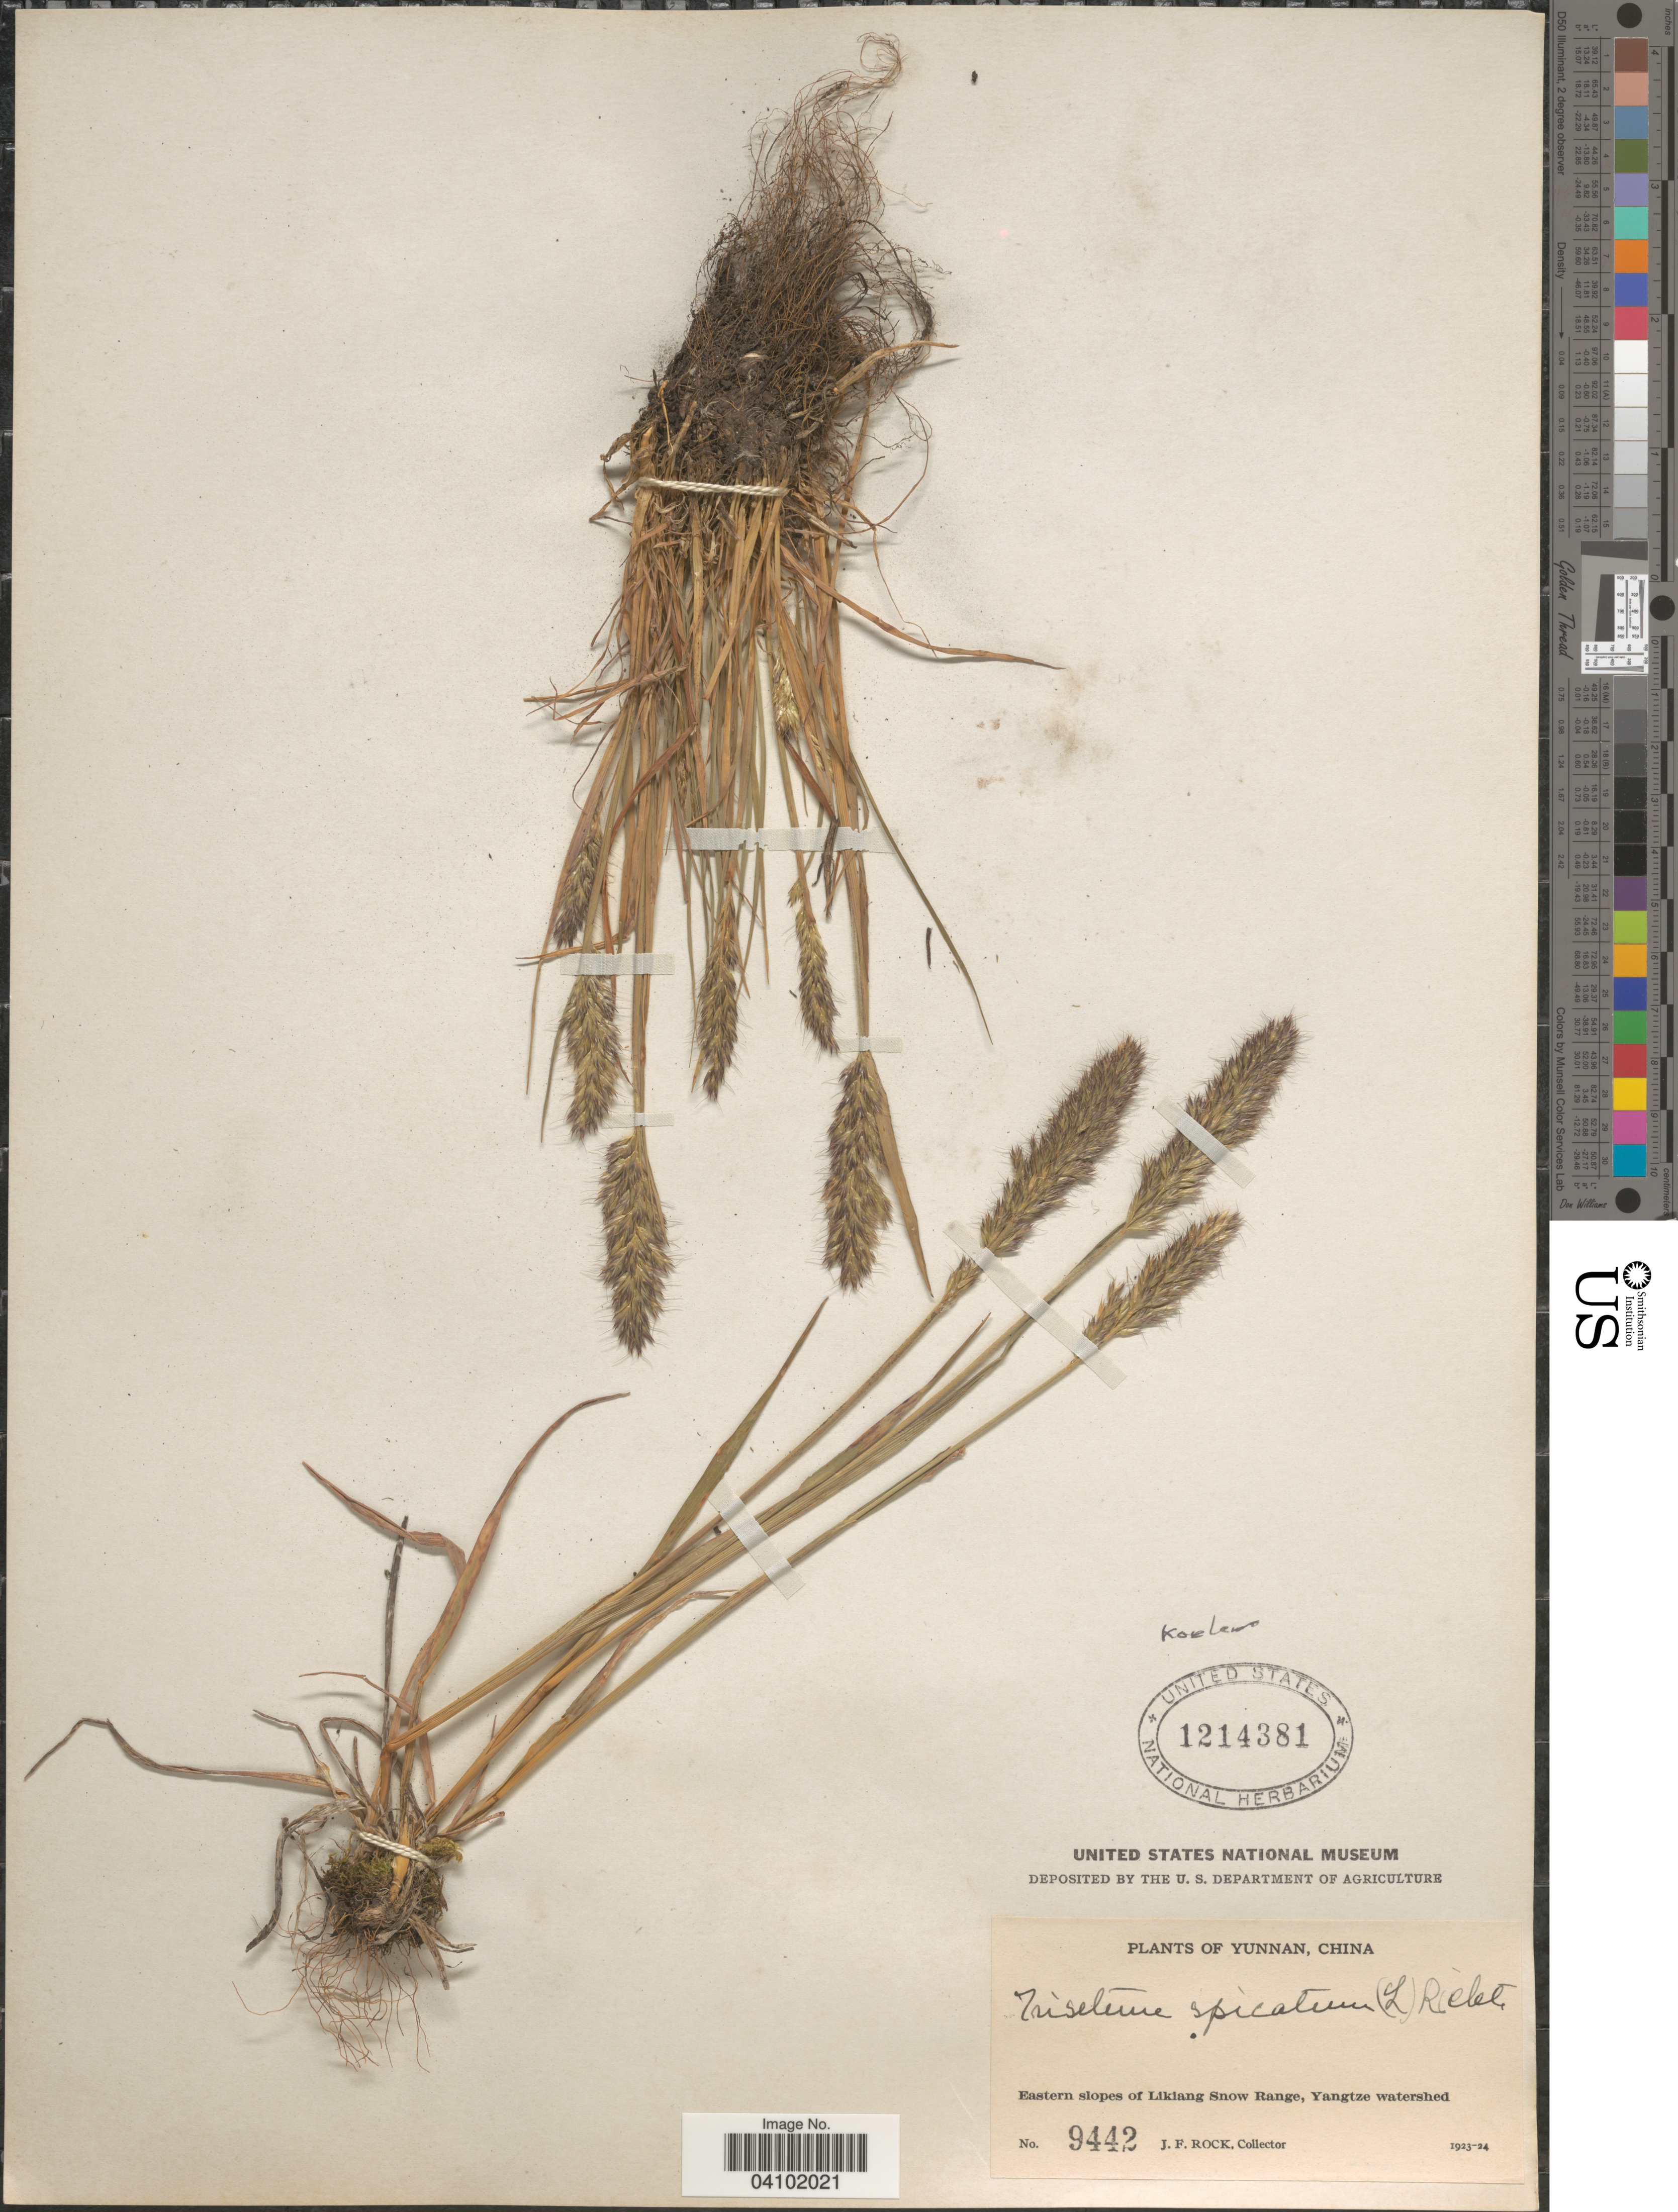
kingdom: Plantae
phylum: Tracheophyta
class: Liliopsida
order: Poales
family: Poaceae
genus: Koeleria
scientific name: Koeleria spicata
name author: (L.) Barberá et al.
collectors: J. Rock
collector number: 9442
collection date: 1923/1924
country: China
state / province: Yunnan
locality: Eastern slopes of Likiang Snow Range, Yangtze watershed.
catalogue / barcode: US 1214381